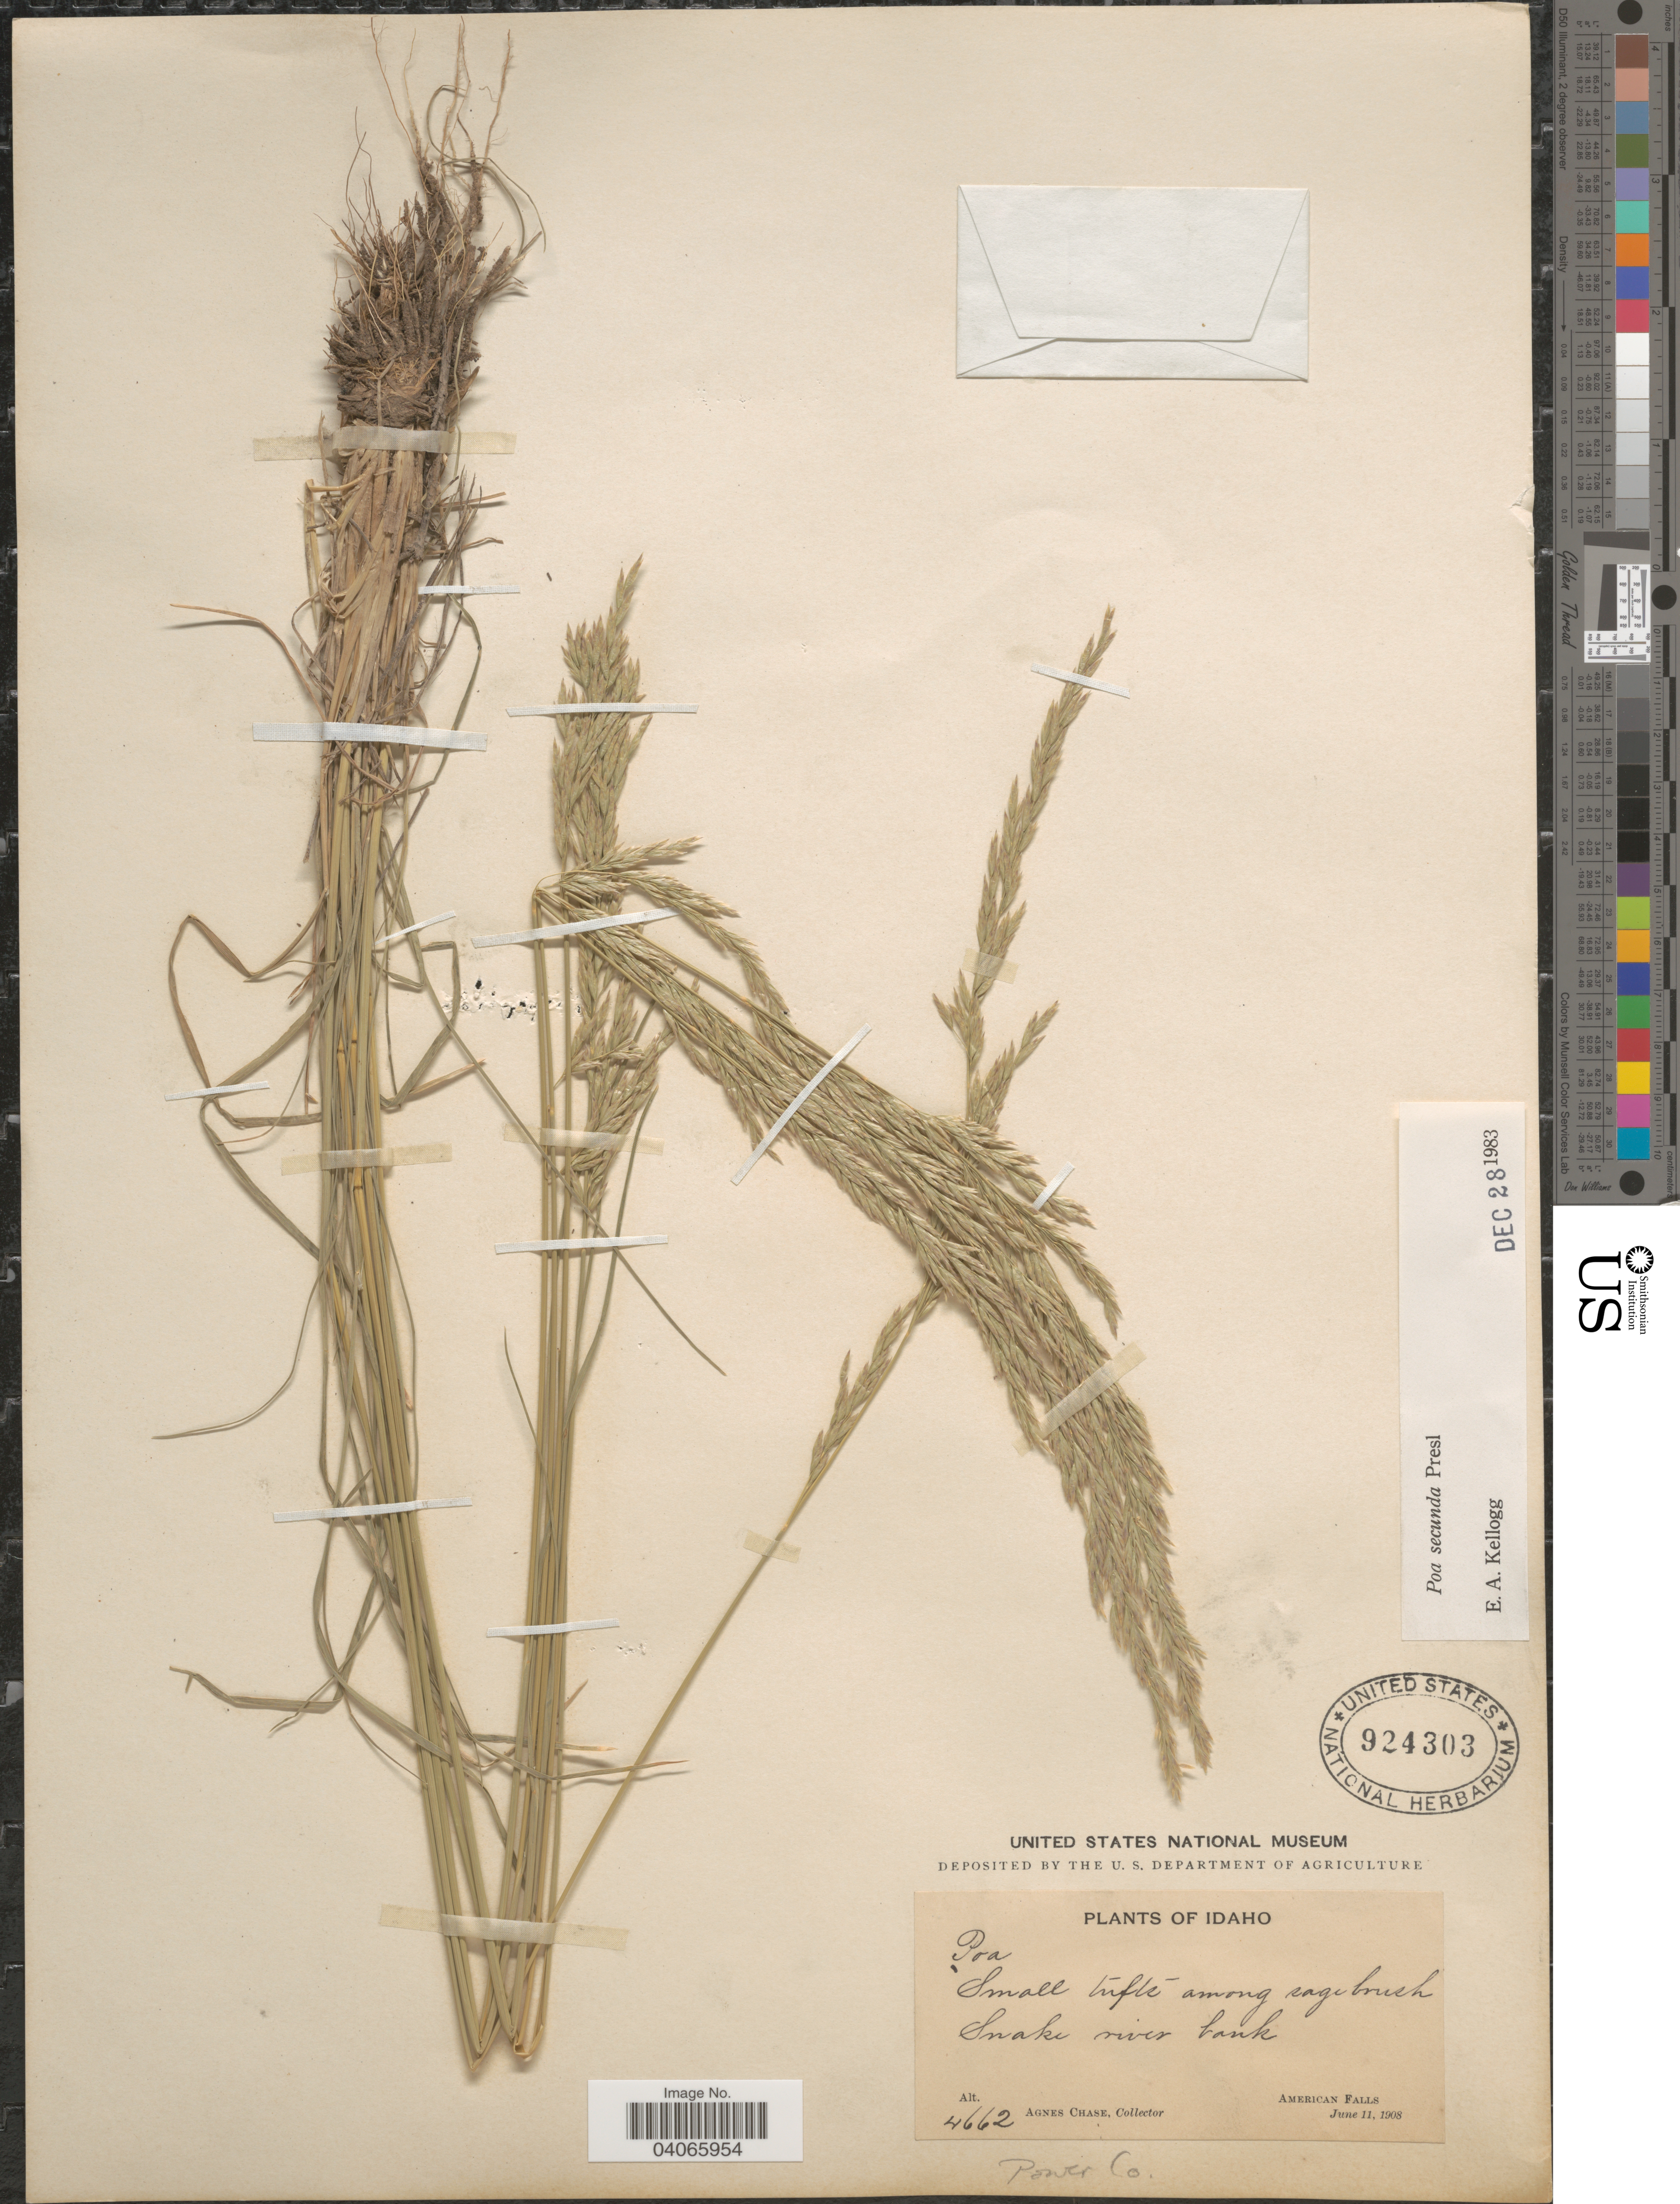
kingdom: Plantae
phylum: Tracheophyta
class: Liliopsida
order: Poales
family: Poaceae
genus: Poa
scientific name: Poa secunda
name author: J. Presl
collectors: A. Chase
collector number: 4662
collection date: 1908-06-11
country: United States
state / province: Idaho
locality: Snake river bank. American Falls. Power Co.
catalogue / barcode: US 924303